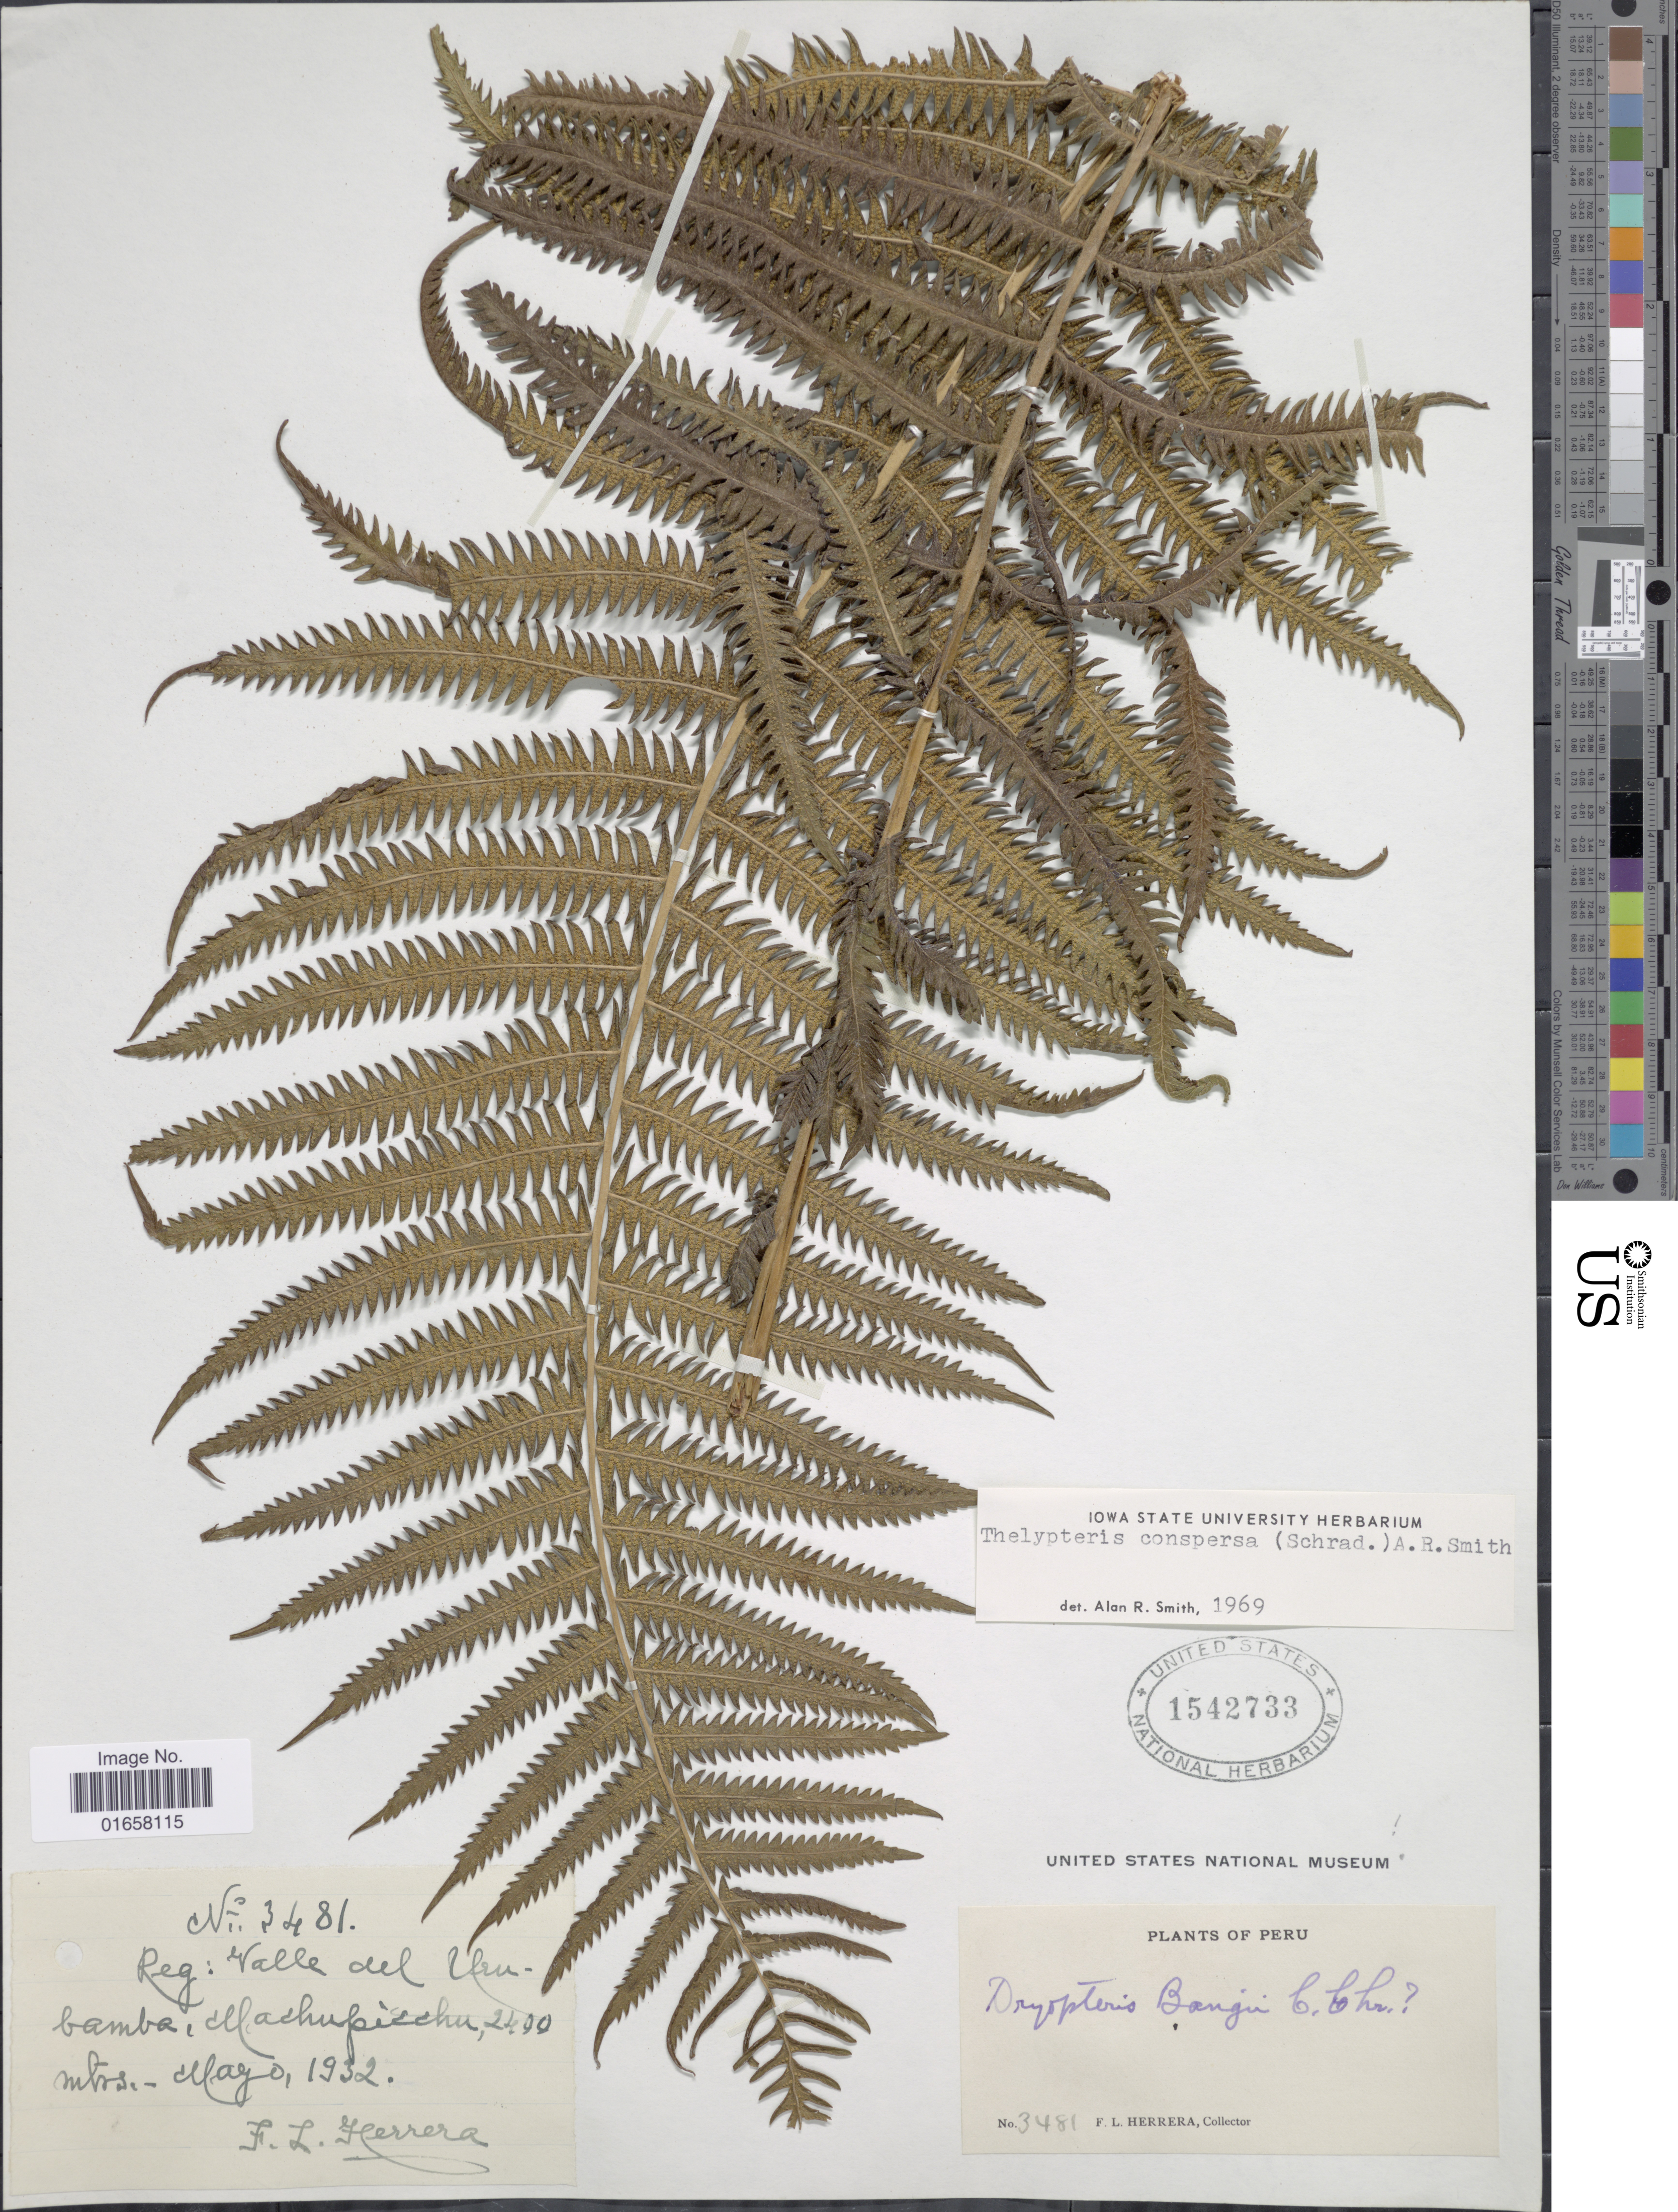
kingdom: Plantae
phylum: Tracheophyta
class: Polypodiopsida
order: Polypodiales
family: Thelypteridaceae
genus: Christella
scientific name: Christella conspersa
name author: (Schrad.) Á. Löve & D. Löve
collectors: F. L. Herrera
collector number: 3481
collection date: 1932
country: Peru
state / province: Cusco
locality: Valle del Urubamba, Machu Picchu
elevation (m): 2400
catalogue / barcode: US 1542733